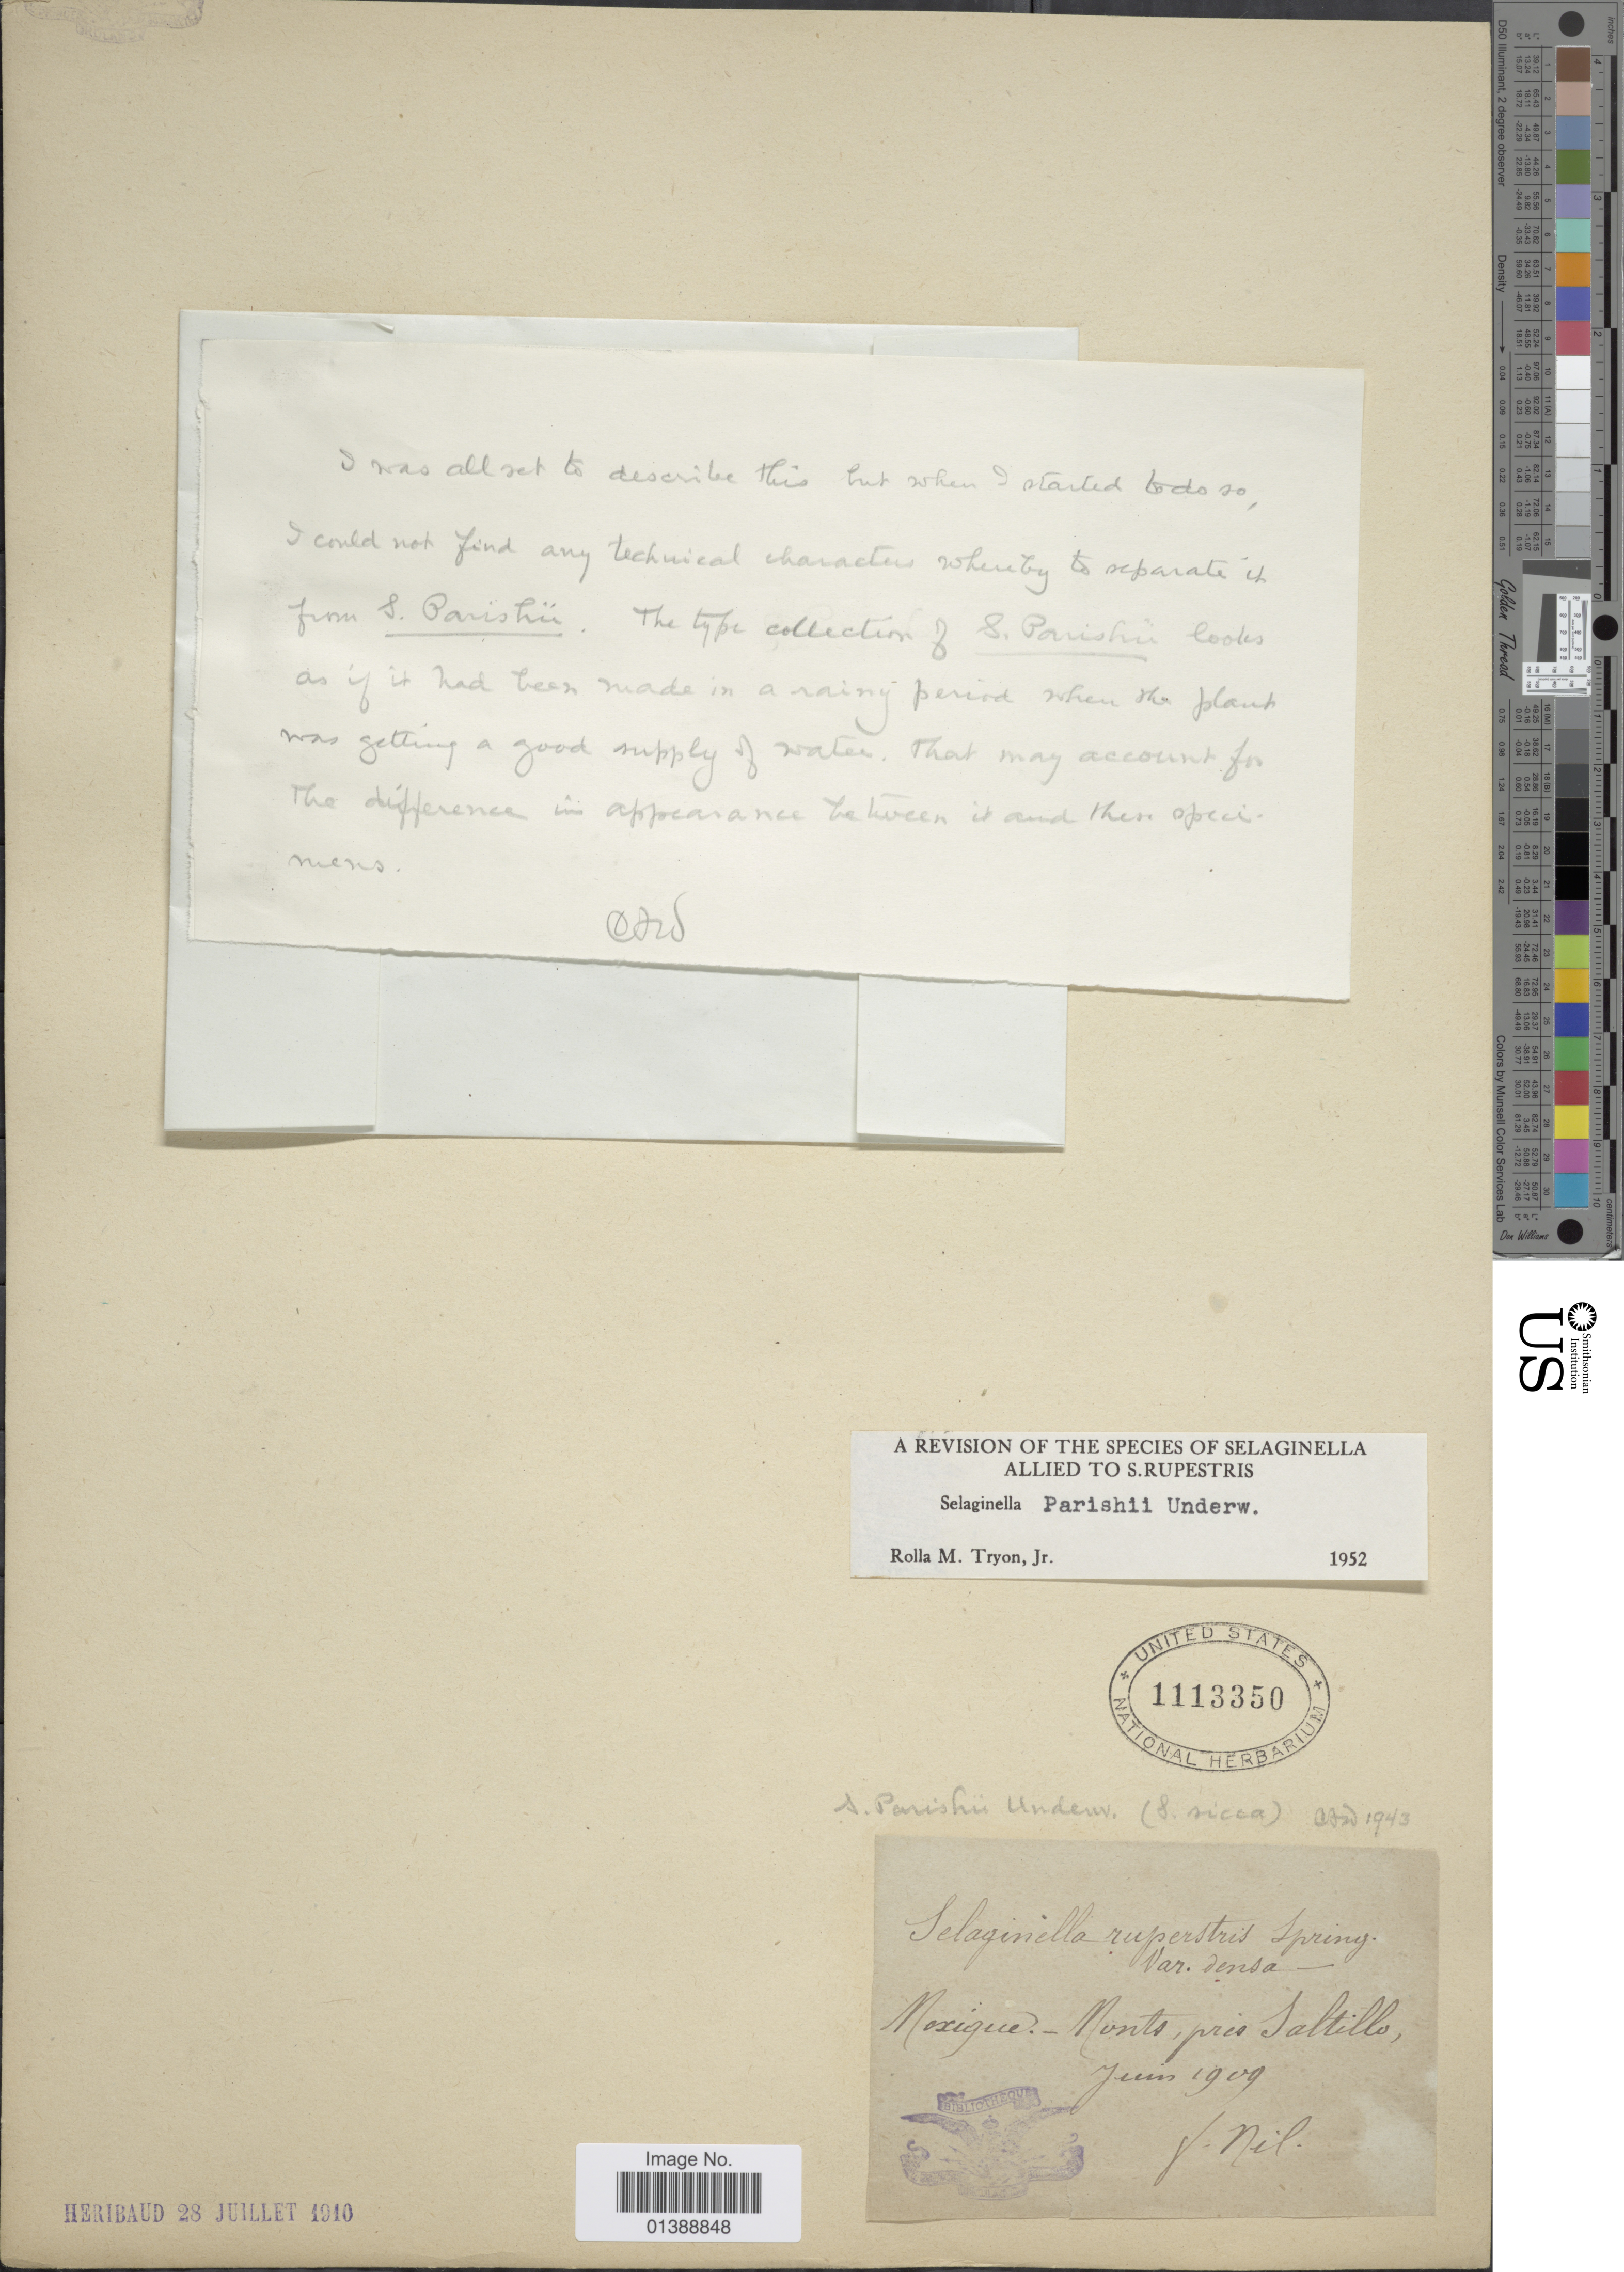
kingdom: Plantae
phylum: Tracheophyta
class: Lycopodiopsida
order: Selaginellales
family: Selaginellaceae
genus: Selaginella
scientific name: Selaginella parishii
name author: Underw.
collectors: Bro. Nil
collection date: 1909-06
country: Mexico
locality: Monts, pres Saltillo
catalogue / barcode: US 1113350